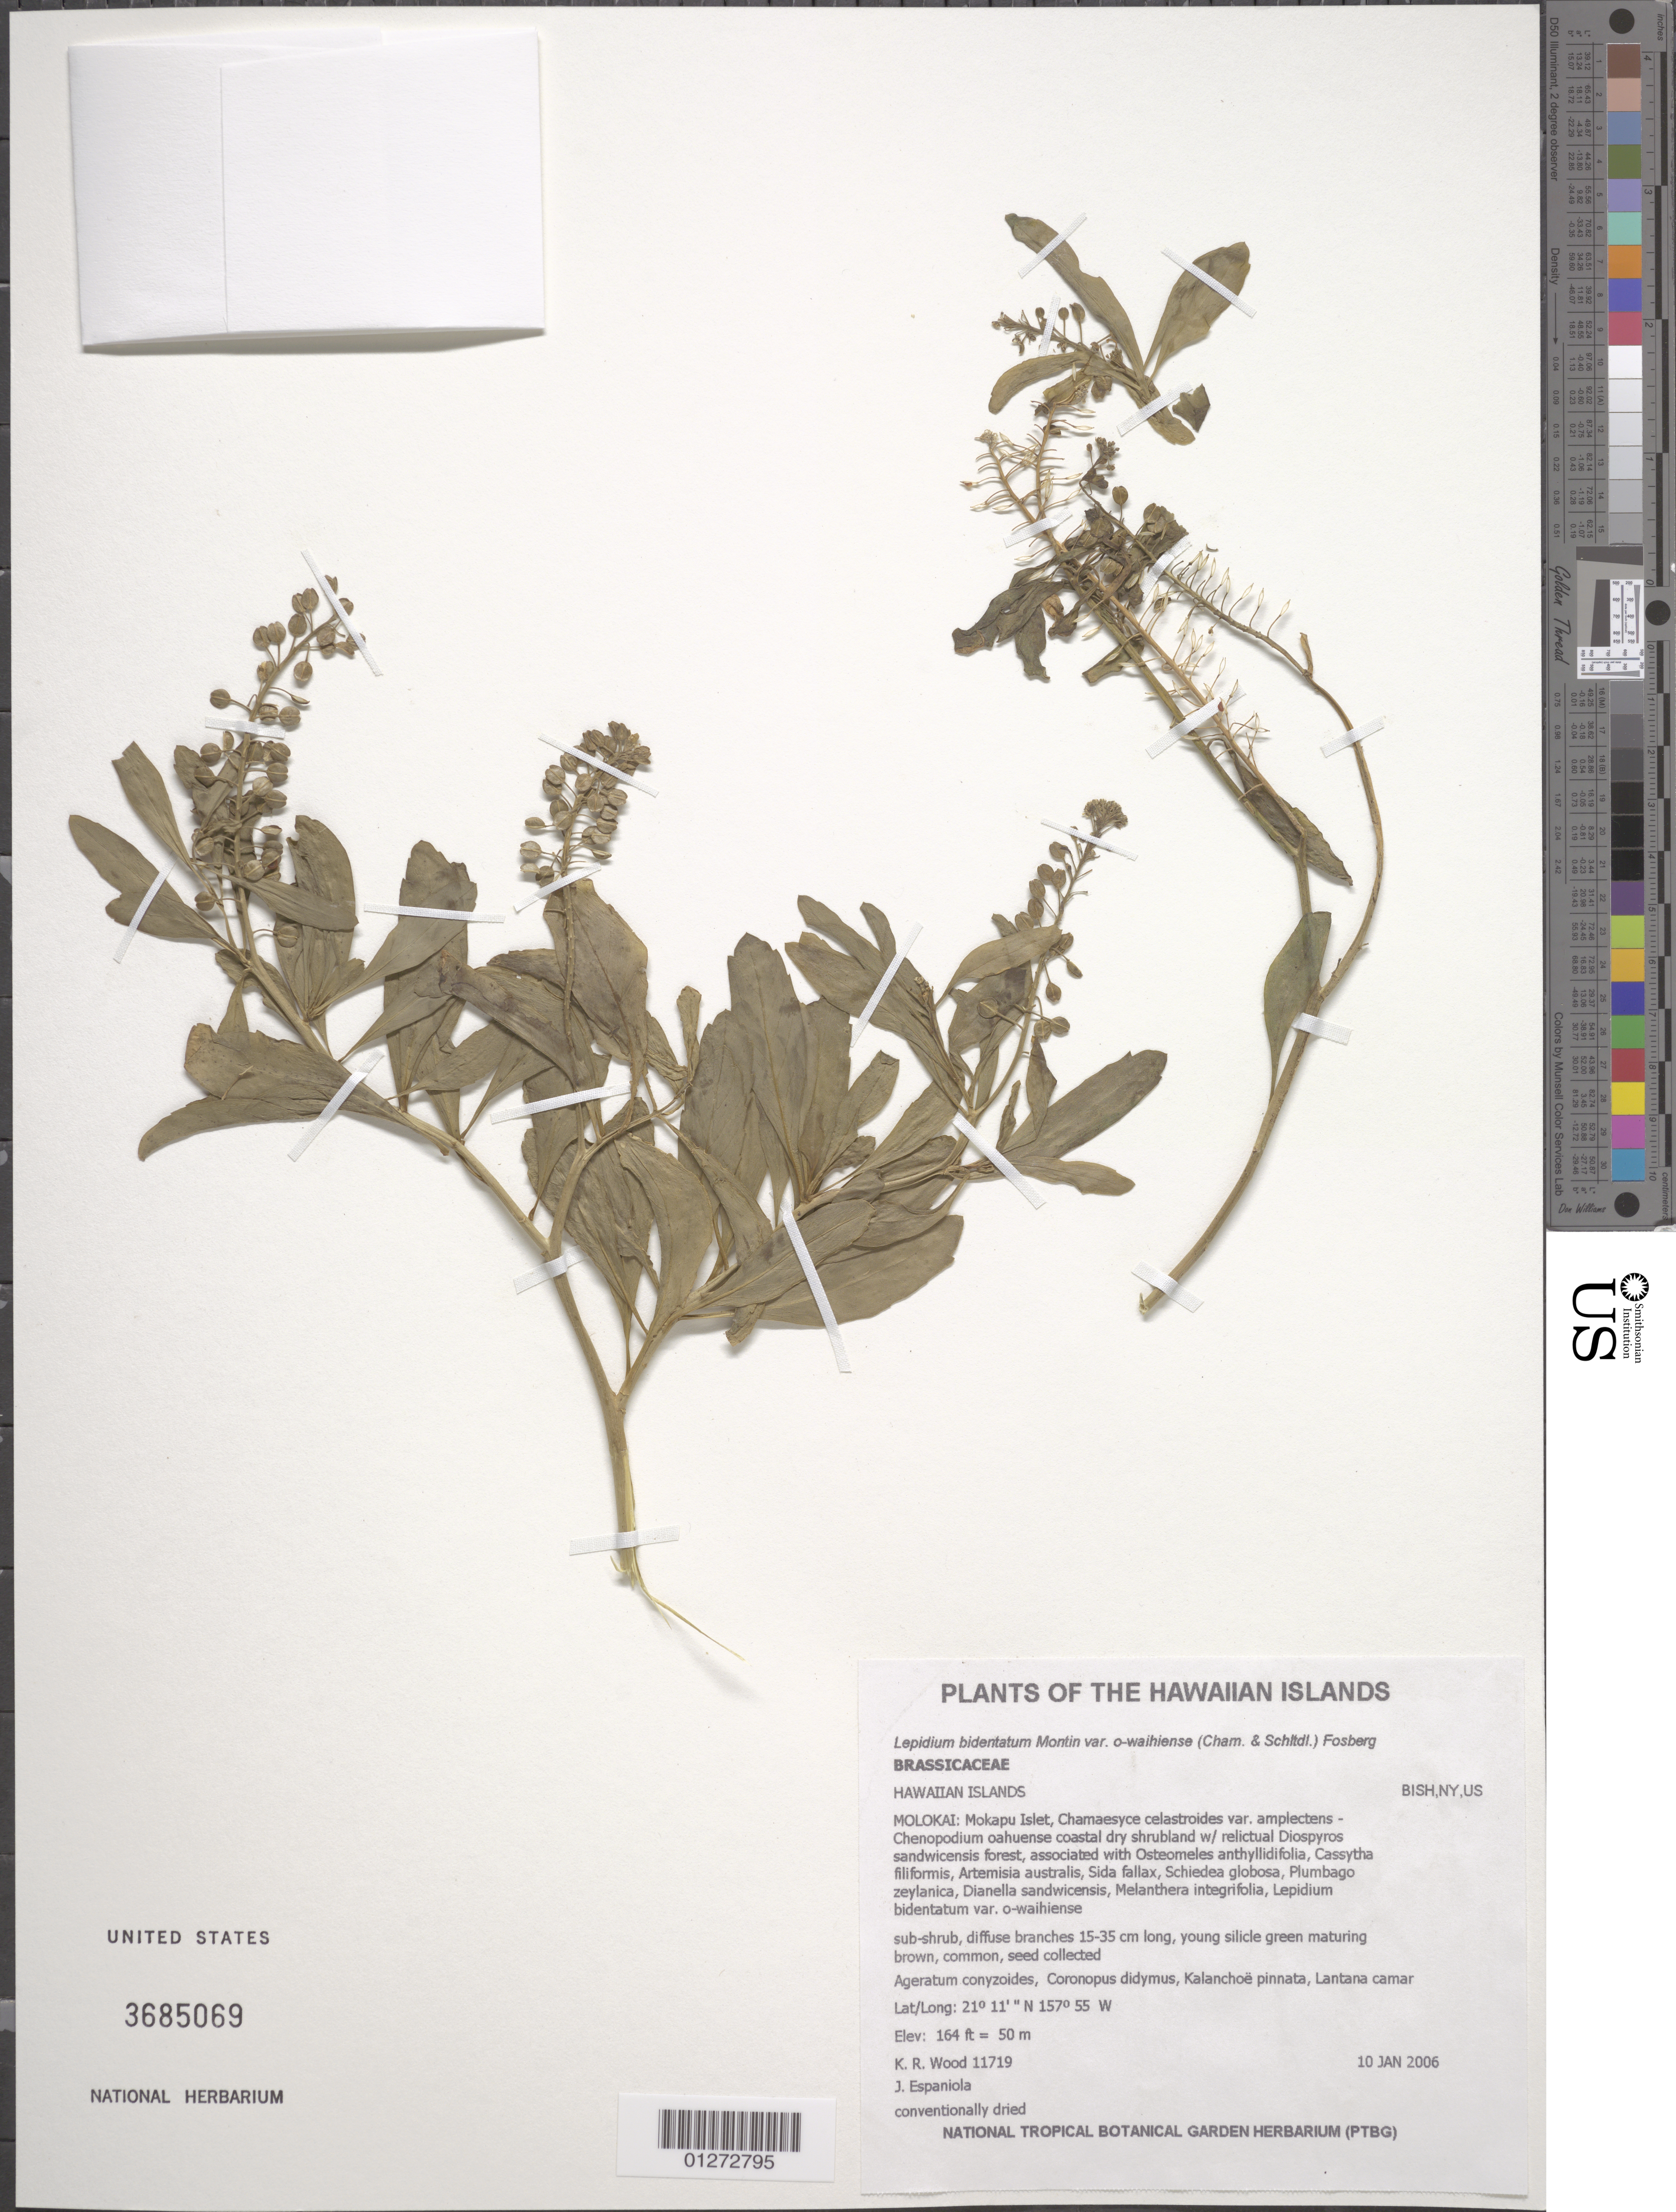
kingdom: Plantae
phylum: Tracheophyta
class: Magnoliopsida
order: Brassicales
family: Brassicaceae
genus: Lepidium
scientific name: Lepidium owaihiense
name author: Cham. & Schltdl.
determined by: Al-Shehbaz, I. A., (MO), Missouri Botanical Garden (UNITED STATES)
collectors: K. R. Wood & J. Espaniola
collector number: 11719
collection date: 2006-01-10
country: United States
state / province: Hawaii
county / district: Maui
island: Moloka'i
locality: Mokapu Islet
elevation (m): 50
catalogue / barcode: US 3685069